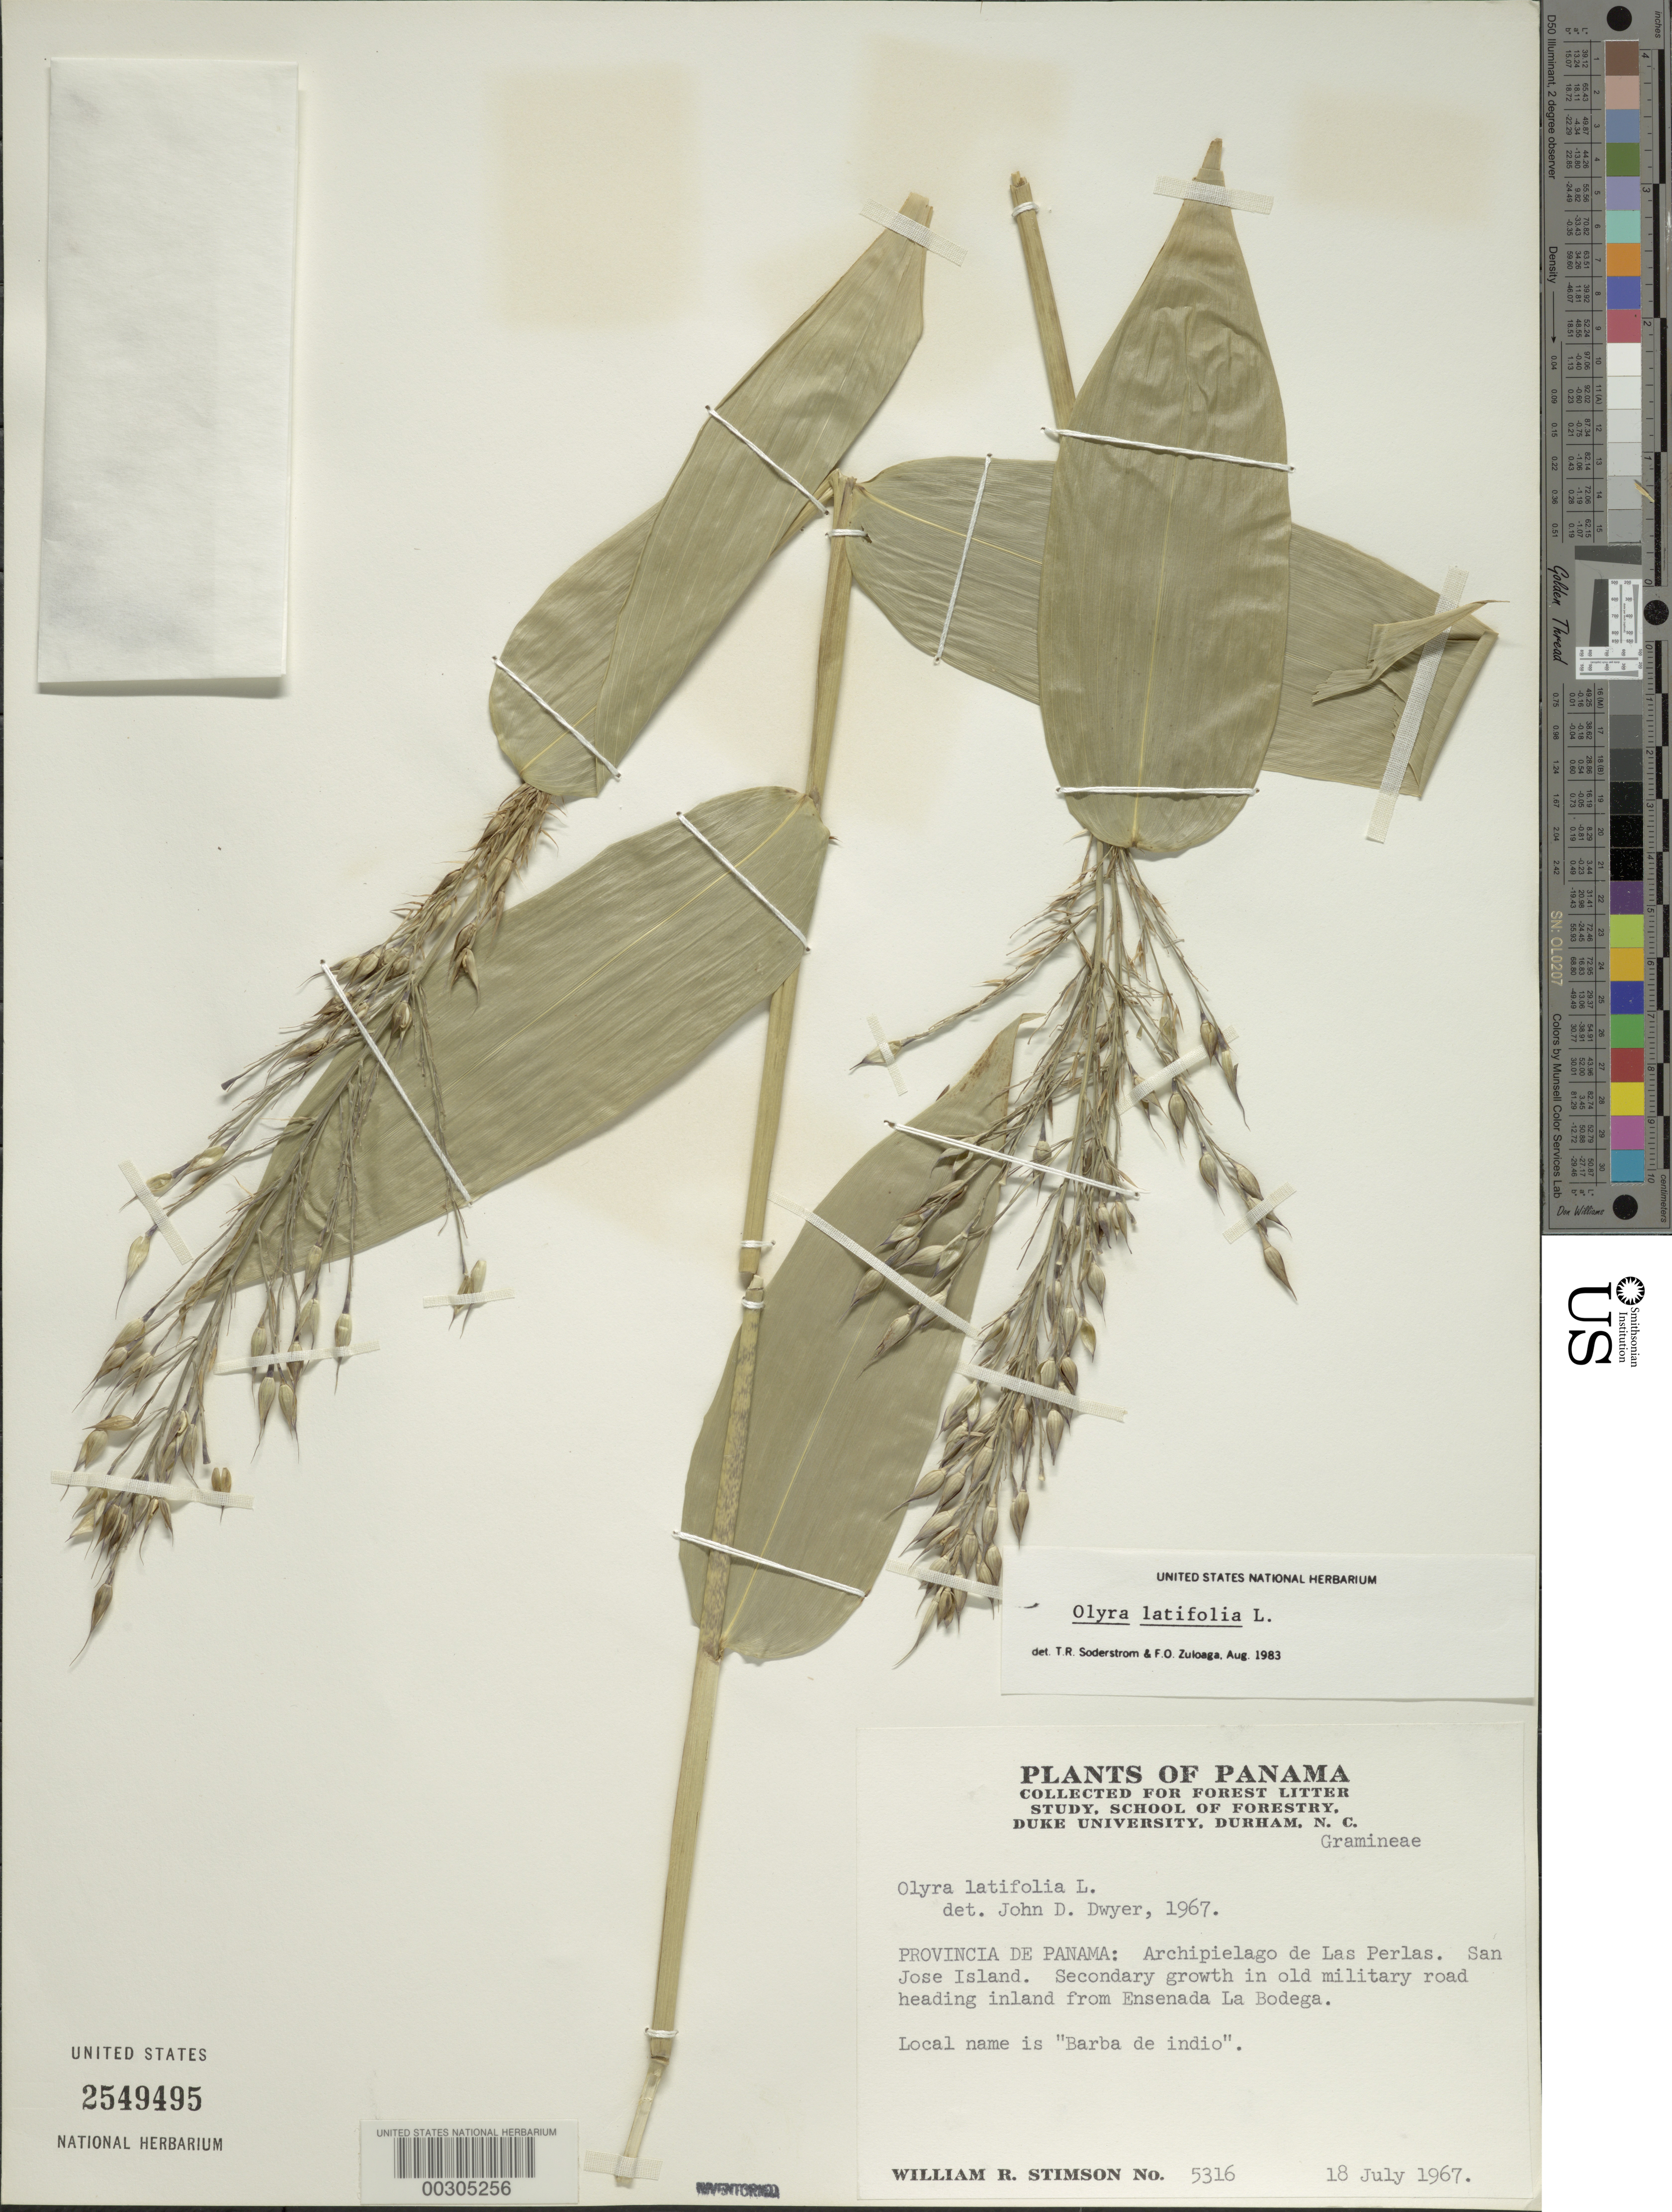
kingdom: Plantae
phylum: Tracheophyta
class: Liliopsida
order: Poales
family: Poaceae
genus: Olyra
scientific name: Olyra latifolia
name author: L.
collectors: W. R. Stimson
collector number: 5316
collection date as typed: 18 Jul 1967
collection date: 1967-07-18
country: Panama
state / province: Panamá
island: San José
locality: Las Perlas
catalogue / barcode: US 2549495